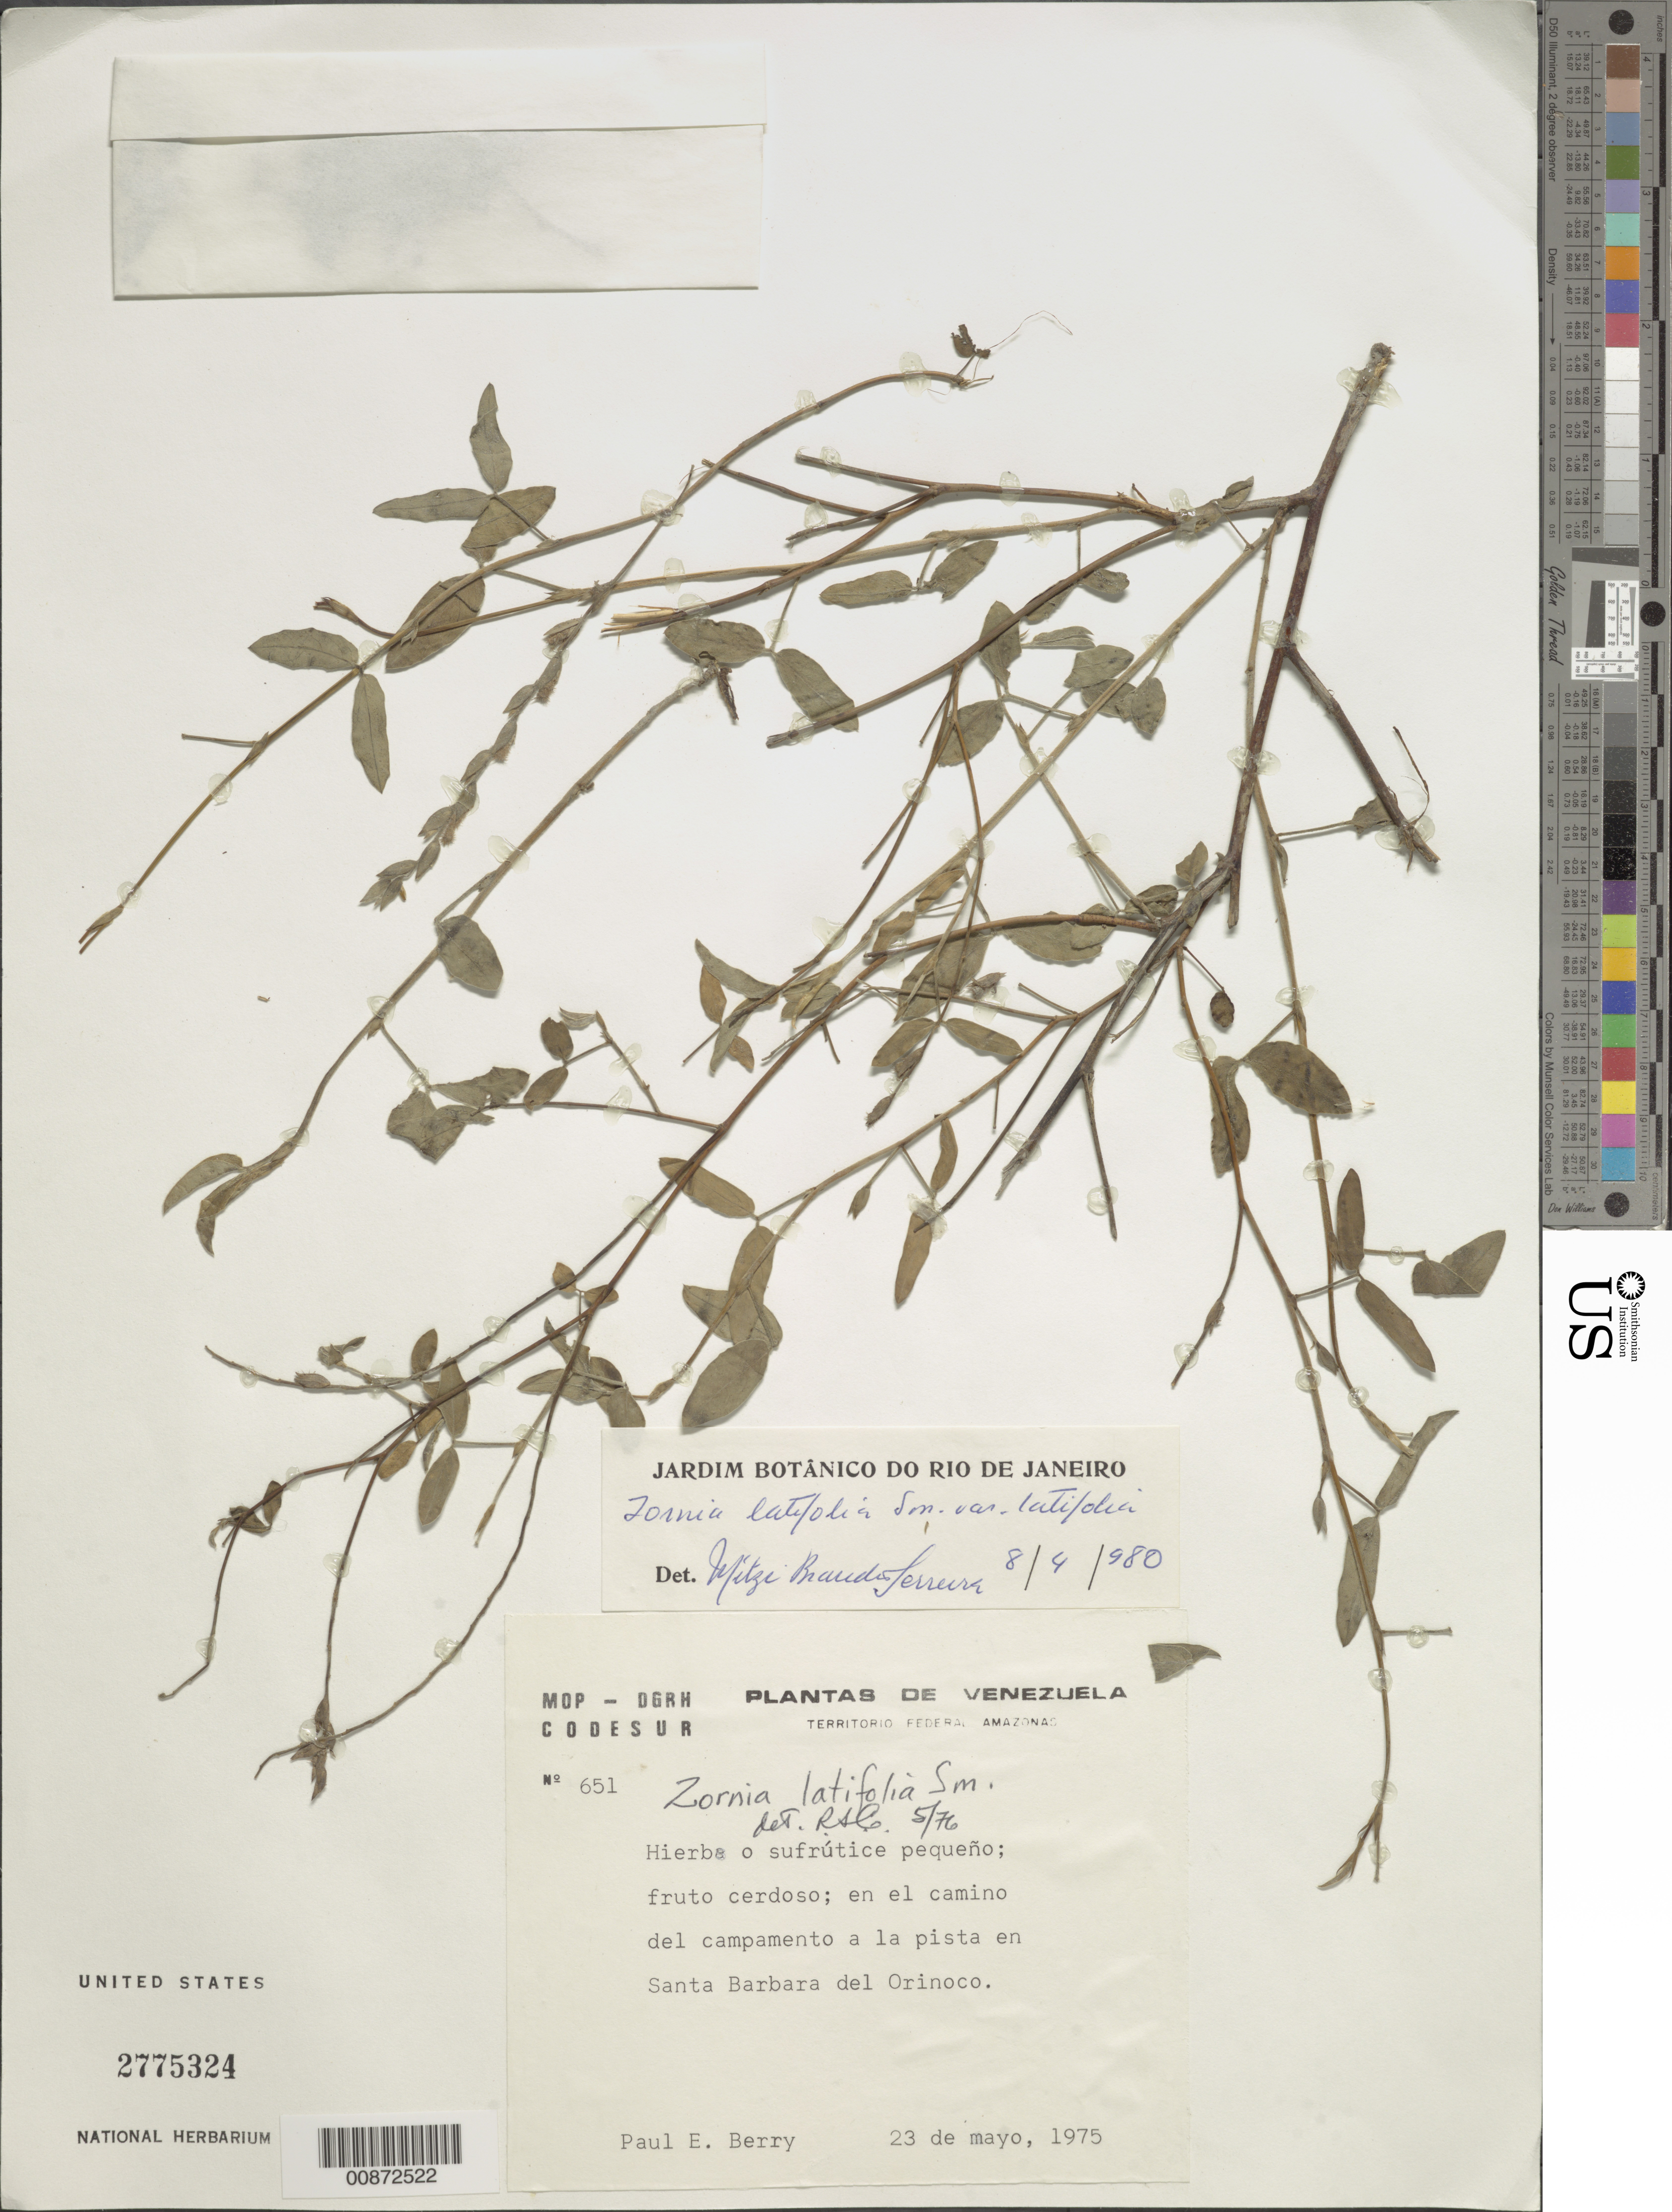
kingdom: Plantae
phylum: Tracheophyta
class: Magnoliopsida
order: Fabales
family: Fabaceae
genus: Zornia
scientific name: Zornia latifolia var. latifolia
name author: Sm.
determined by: Ferrera, M. B.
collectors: P. E. Berry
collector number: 651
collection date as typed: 23-May-75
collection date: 1975-05-23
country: Venezuela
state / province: Amazonas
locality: Santa Barbara del Orinoco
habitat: Camino del campamento a la pista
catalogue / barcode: US 2775324